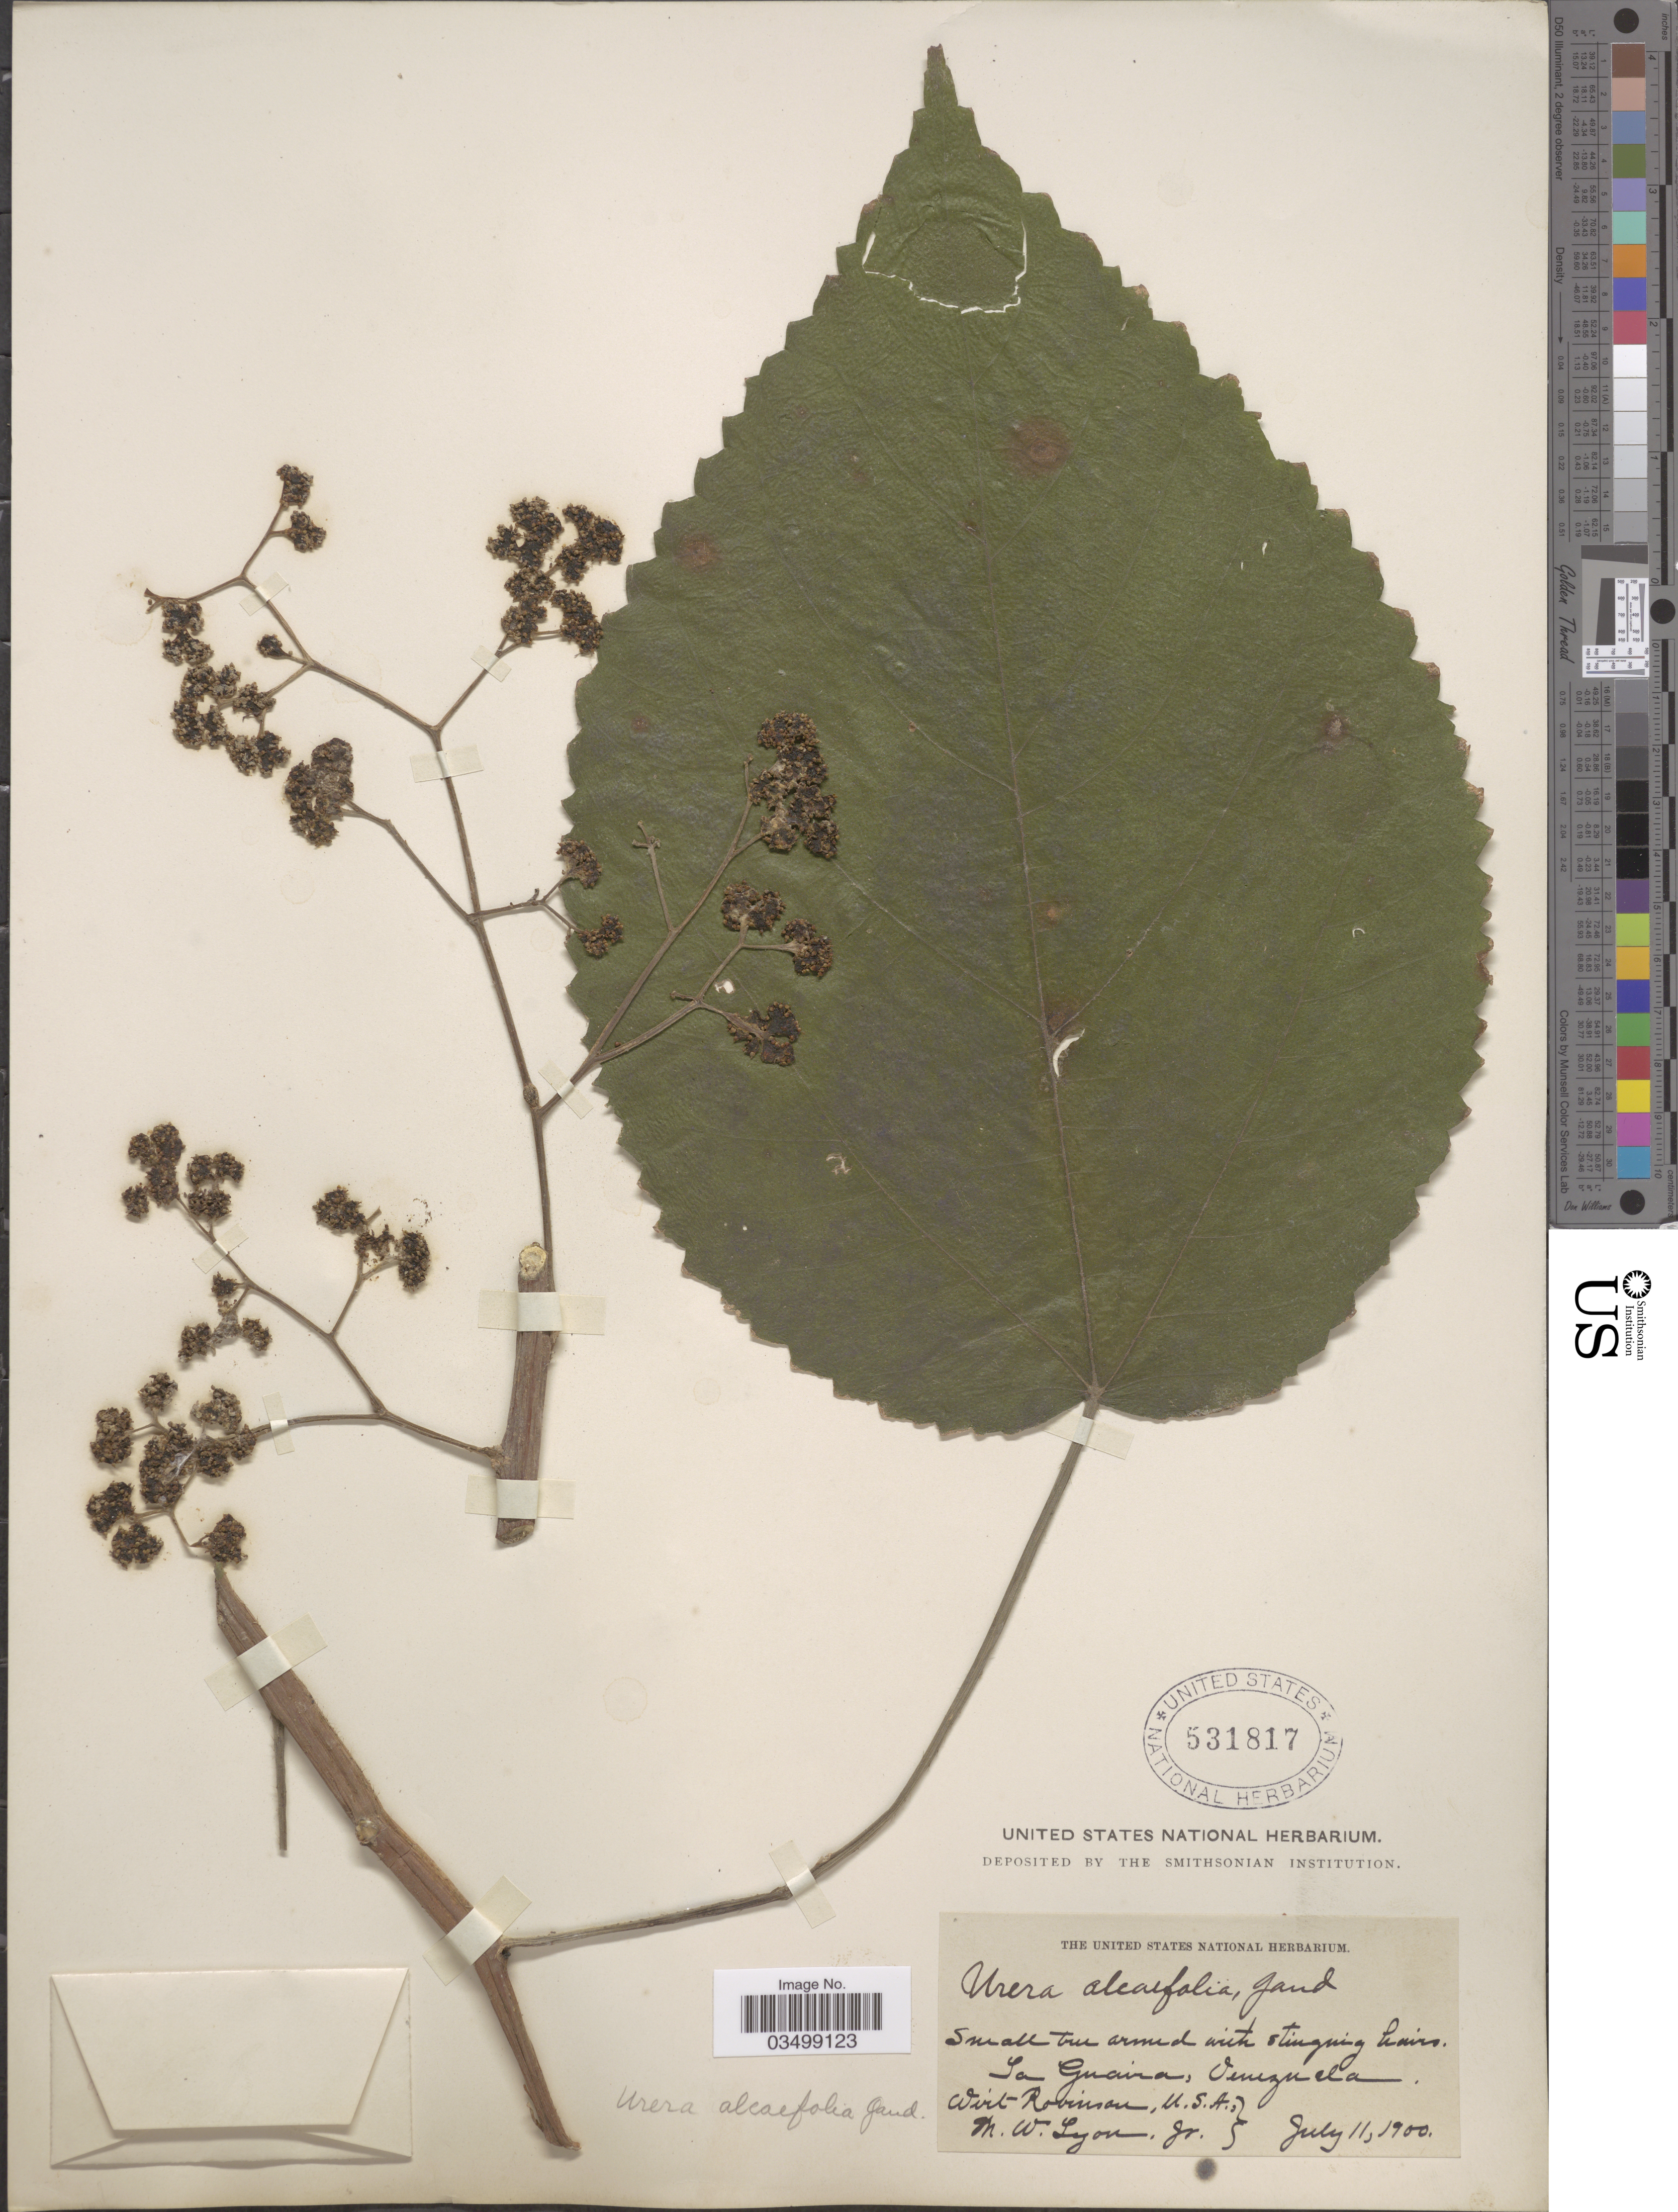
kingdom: Plantae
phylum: Tracheophyta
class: Magnoliopsida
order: Rosales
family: Urticaceae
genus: Urera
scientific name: Urera caracasana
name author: (Jacq.) Gaudich. ex Griseb.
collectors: W. Robinson & M. Lyon Jr.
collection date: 1900-07-11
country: Venezuela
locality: La Guaira.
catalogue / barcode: US 531817